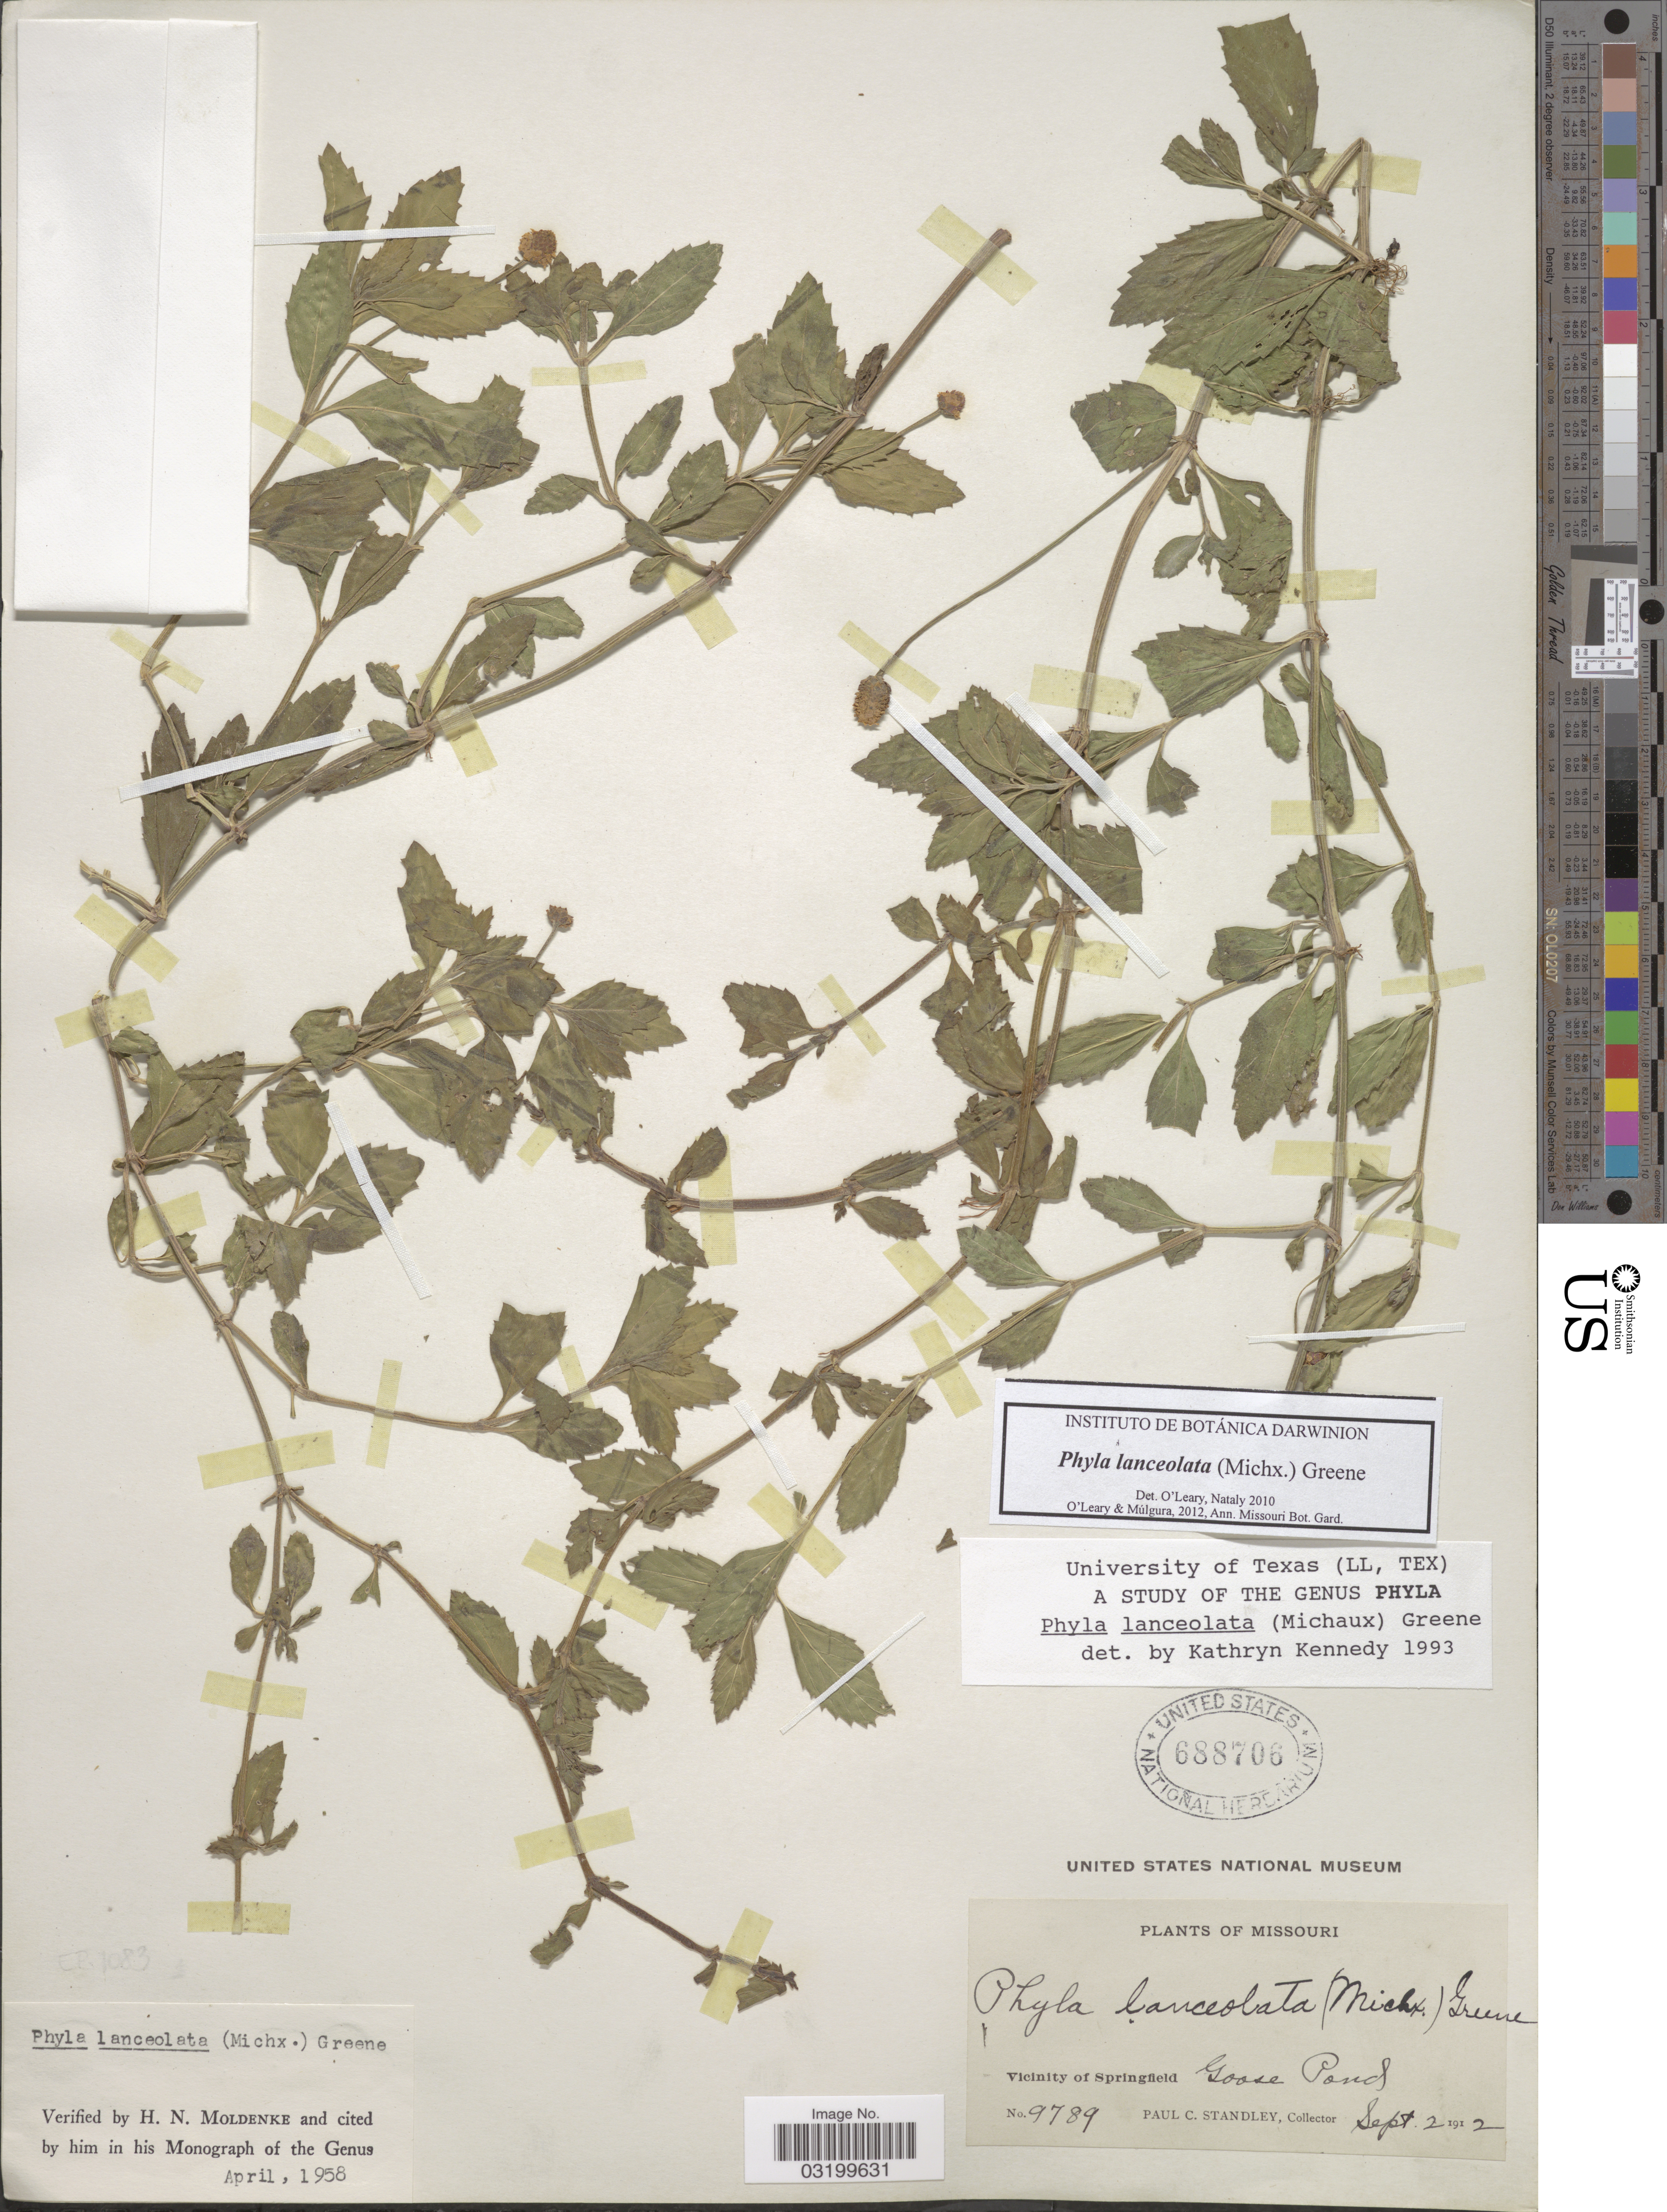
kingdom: Plantae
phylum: Tracheophyta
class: Magnoliopsida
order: Lamiales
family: Verbenaceae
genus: Phyla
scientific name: Phyla lanceolata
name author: (Michx.) Greene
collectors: P. C. Standley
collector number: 9789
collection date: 1912-09-02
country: United States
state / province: Missouri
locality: Vicinity of Springfield. Goose Pond.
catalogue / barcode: US 688706